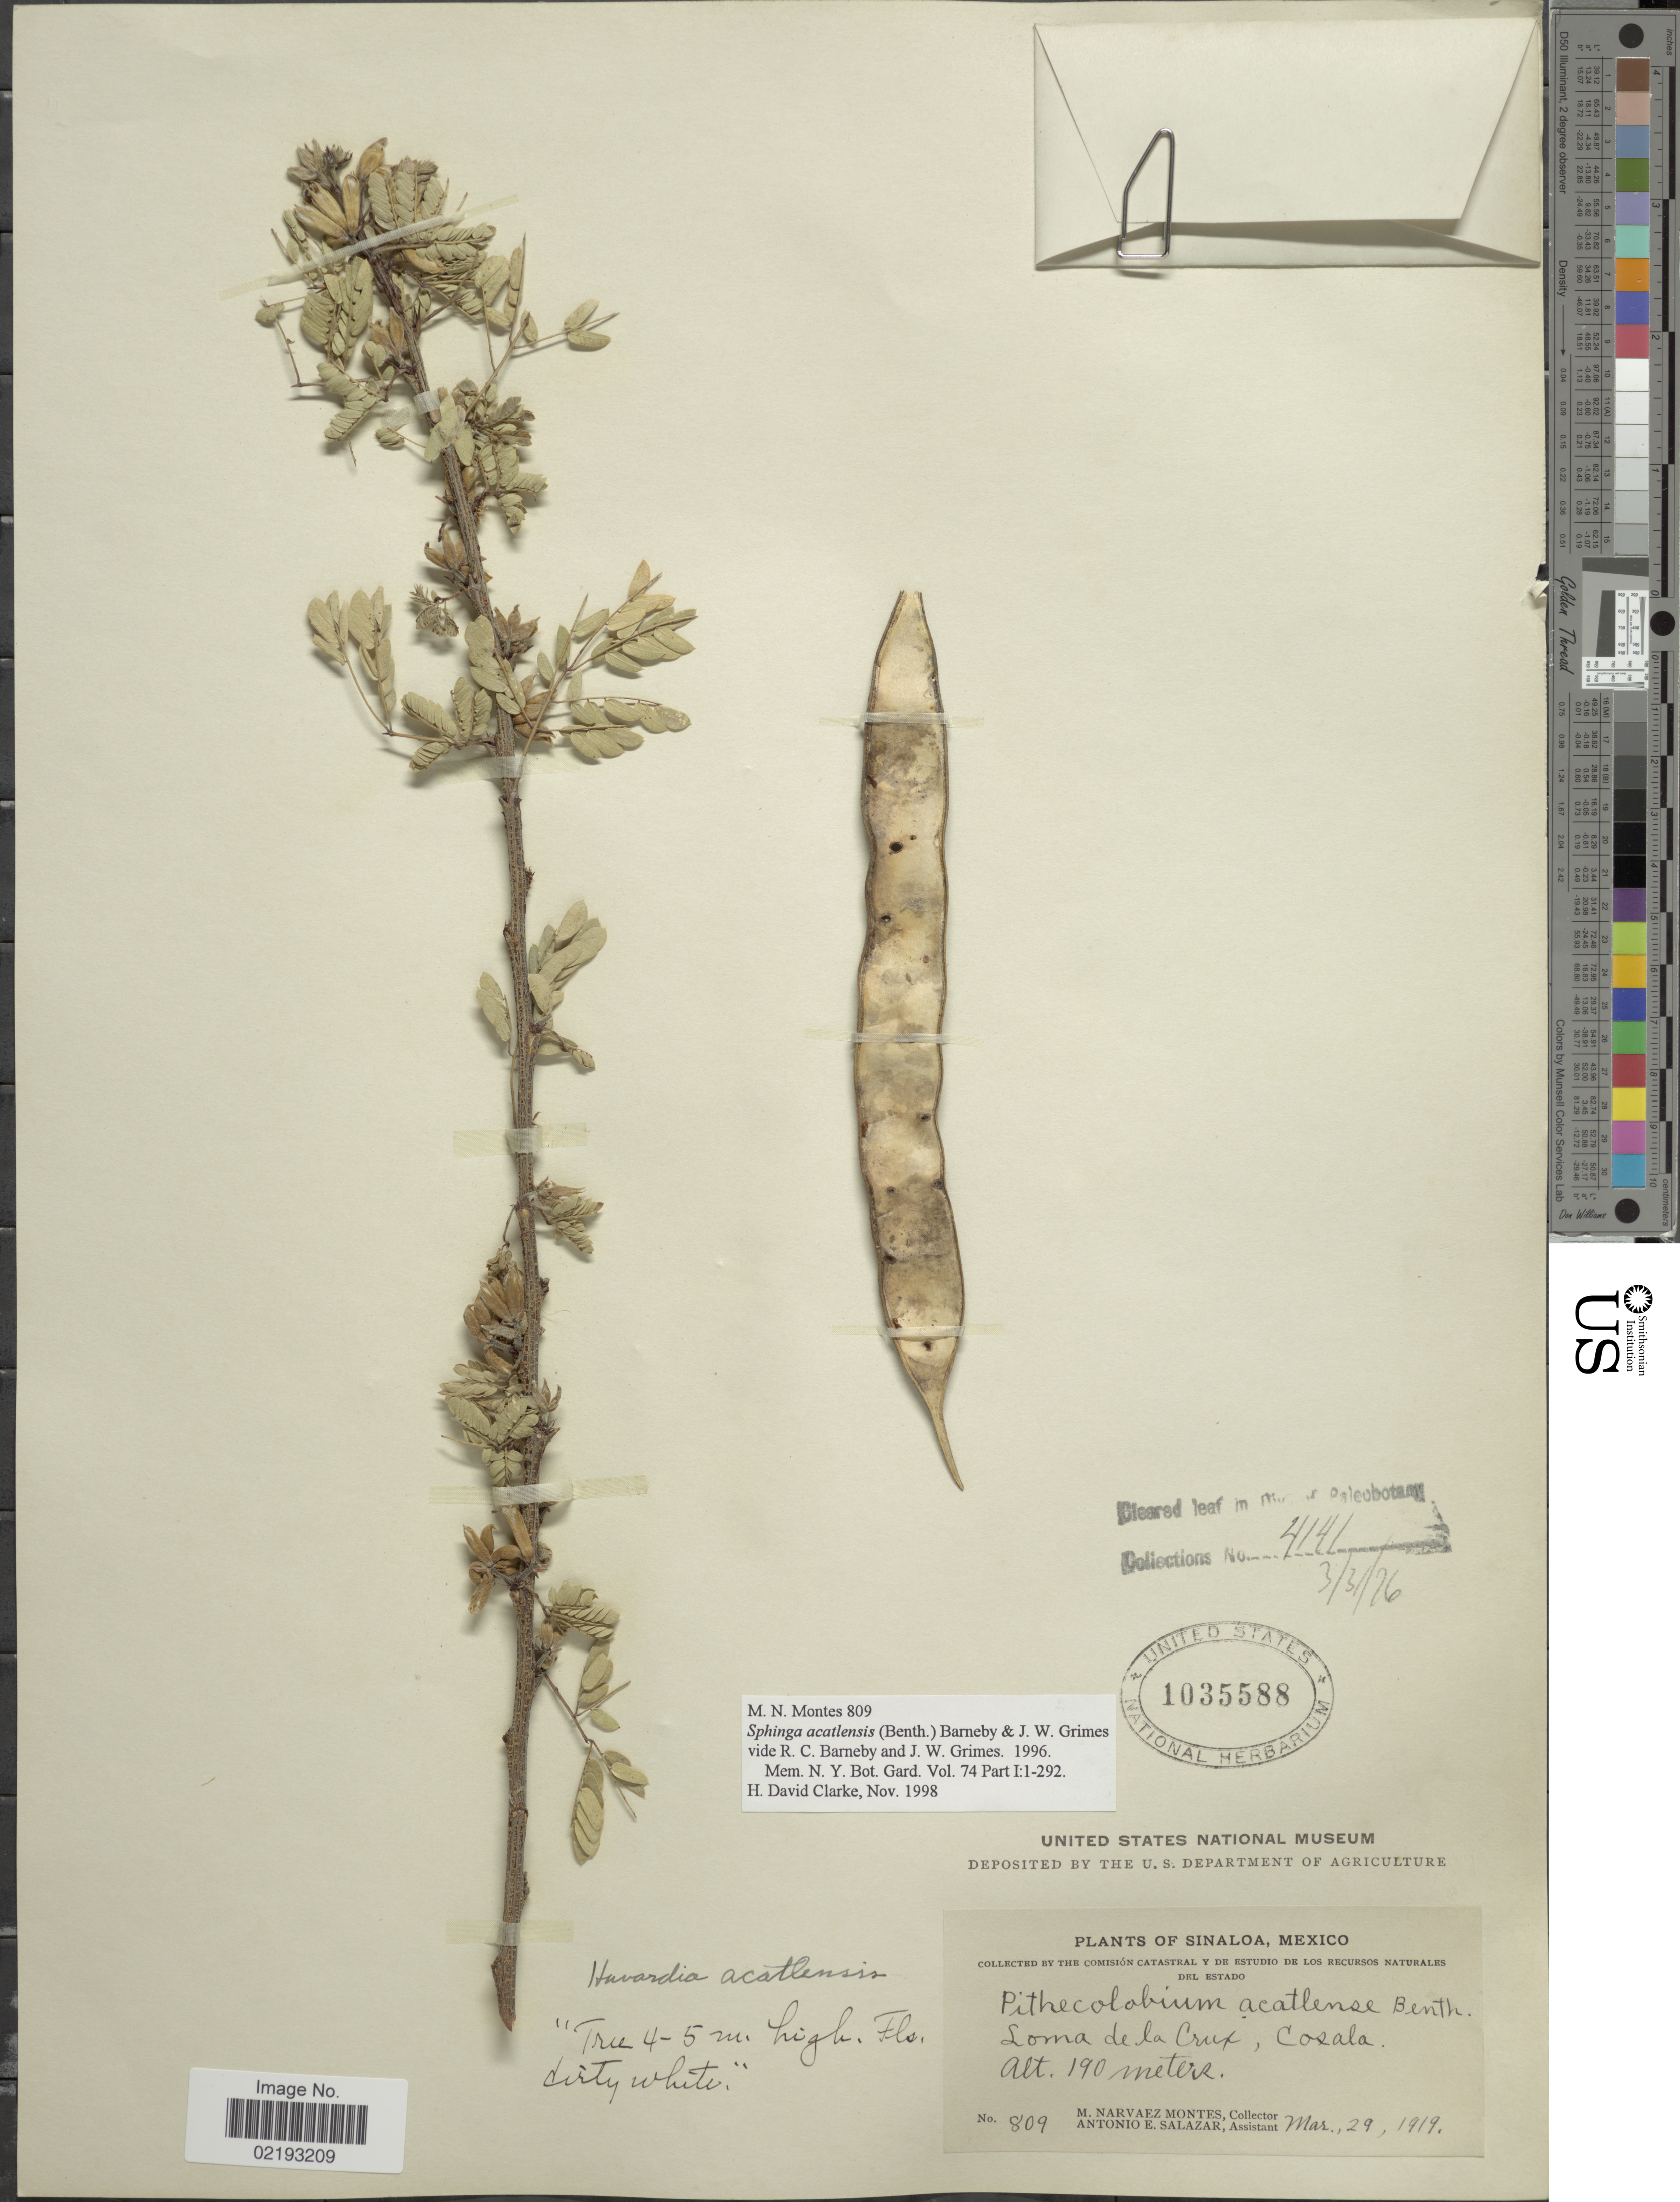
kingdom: Plantae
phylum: Tracheophyta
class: Magnoliopsida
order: Fabales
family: Fabaceae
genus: Sphinga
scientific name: Sphinga acatlensis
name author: (Benth.) Barneby & J.W. Grimes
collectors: M. Navarez Montes & A. E. Salazar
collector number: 809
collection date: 1919-03-29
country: Mexico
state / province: Sinaloa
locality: Loma de la Crux, Cosala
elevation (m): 190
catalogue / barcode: US 1035588